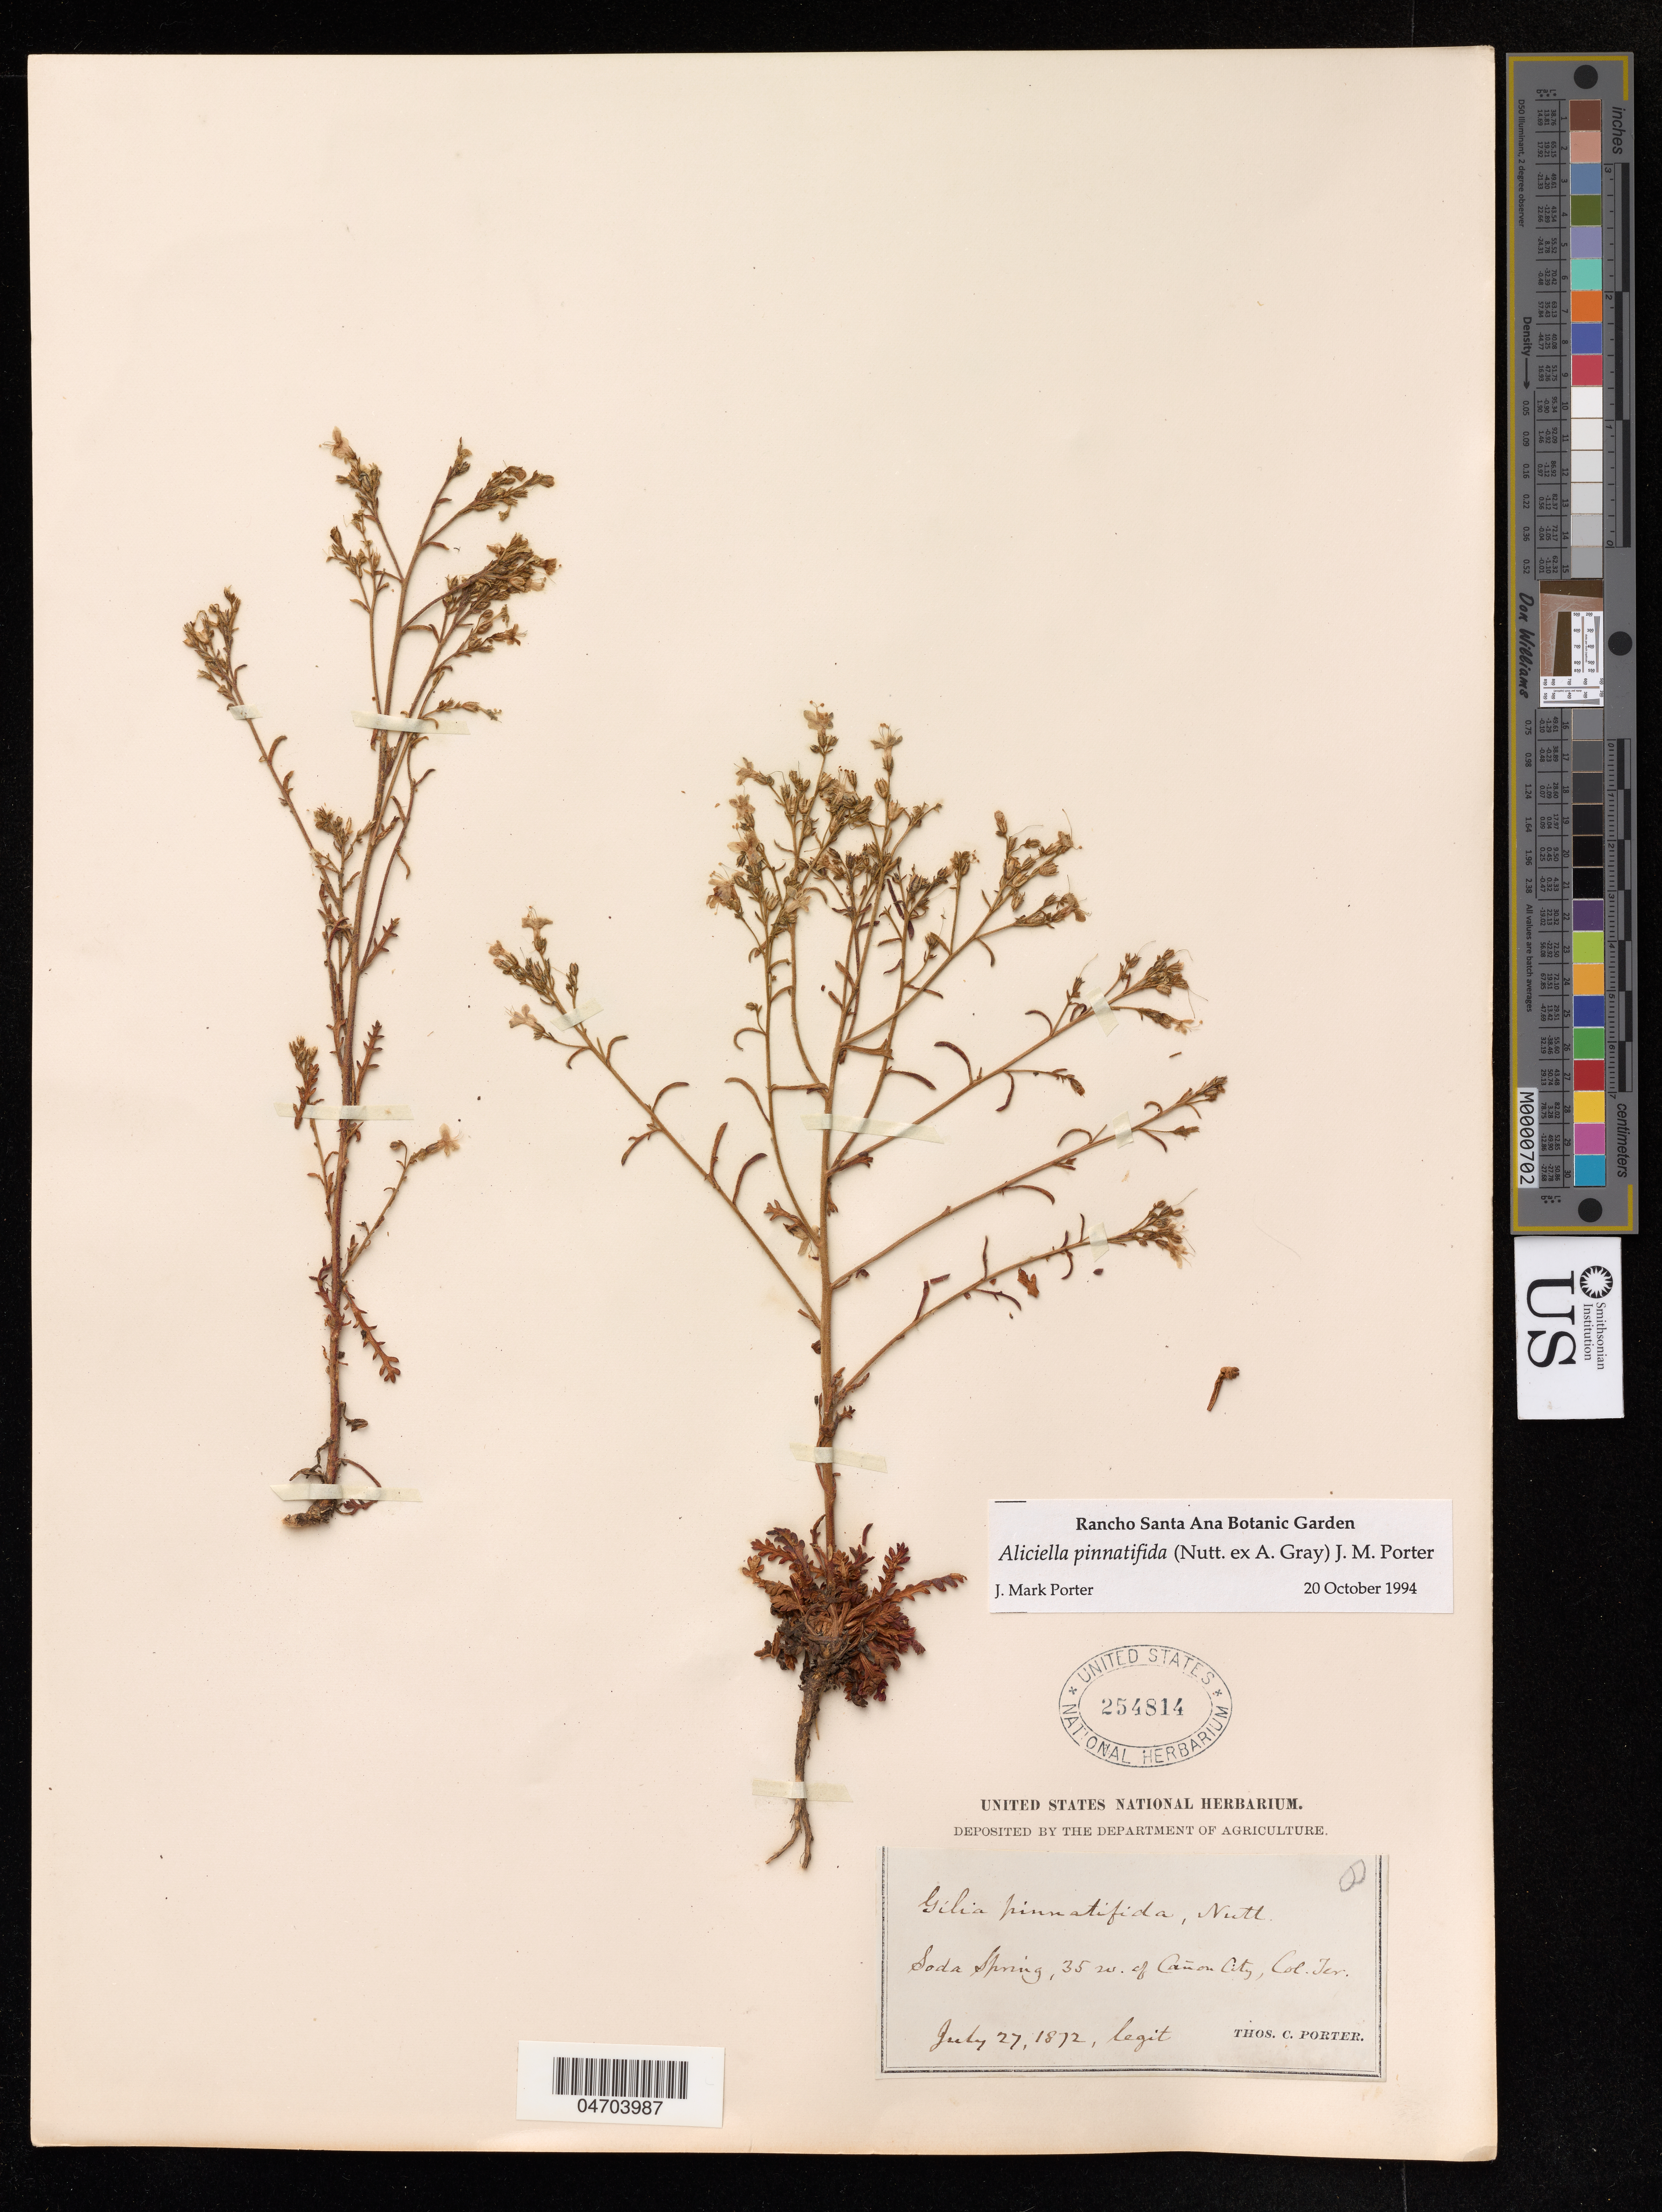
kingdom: Plantae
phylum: Tracheophyta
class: Magnoliopsida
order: Ericales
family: Polemoniaceae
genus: Aliciella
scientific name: Aliciella pinnatifida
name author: (Nutt. ex A. Gray) J.M. Porter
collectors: T. Porter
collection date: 1872-07-27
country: United States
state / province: Colorado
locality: Soda Spring, 35 w. of Canon City, Col. Ter.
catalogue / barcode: US 254814